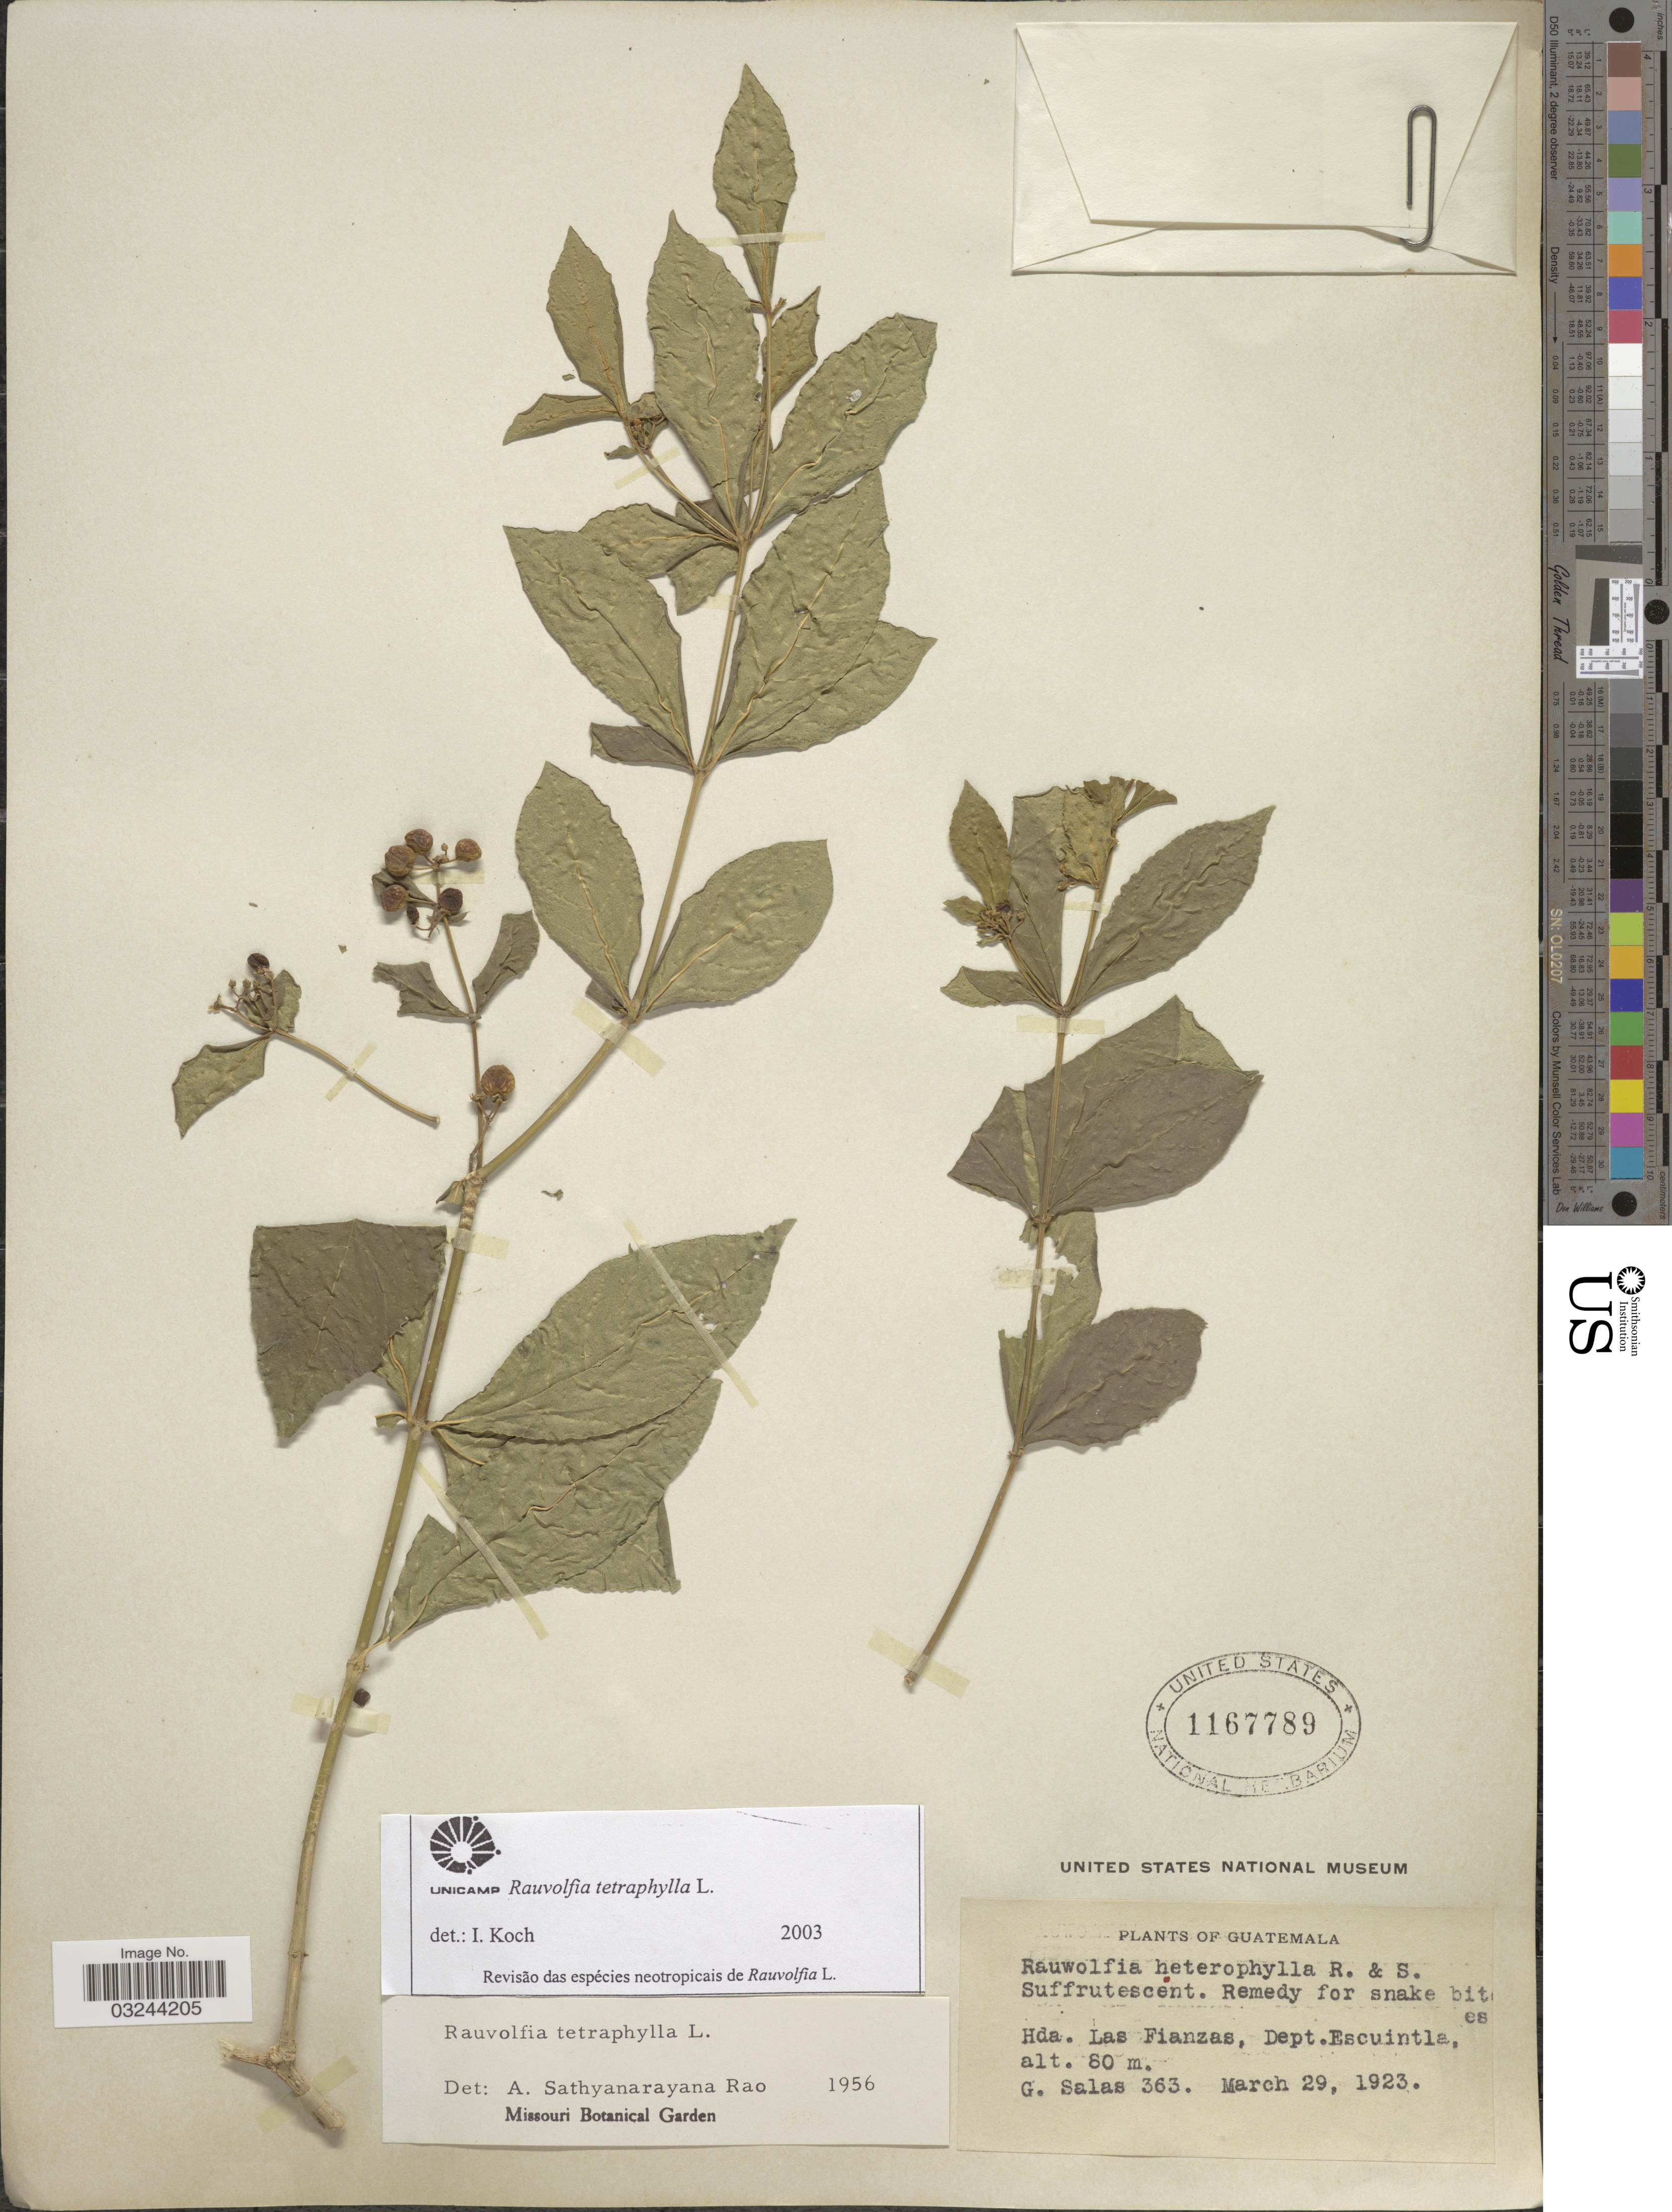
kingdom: Plantae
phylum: Tracheophyta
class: Magnoliopsida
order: Gentianales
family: Apocynaceae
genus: Rauvolfia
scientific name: Rauvolfia tetraphylla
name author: L.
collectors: G. Salas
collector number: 363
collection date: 1923-03-29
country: Guatemala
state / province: Escuintla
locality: Hda. Las Fianzas, Dept. Escuintla.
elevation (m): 80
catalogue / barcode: US 1167789